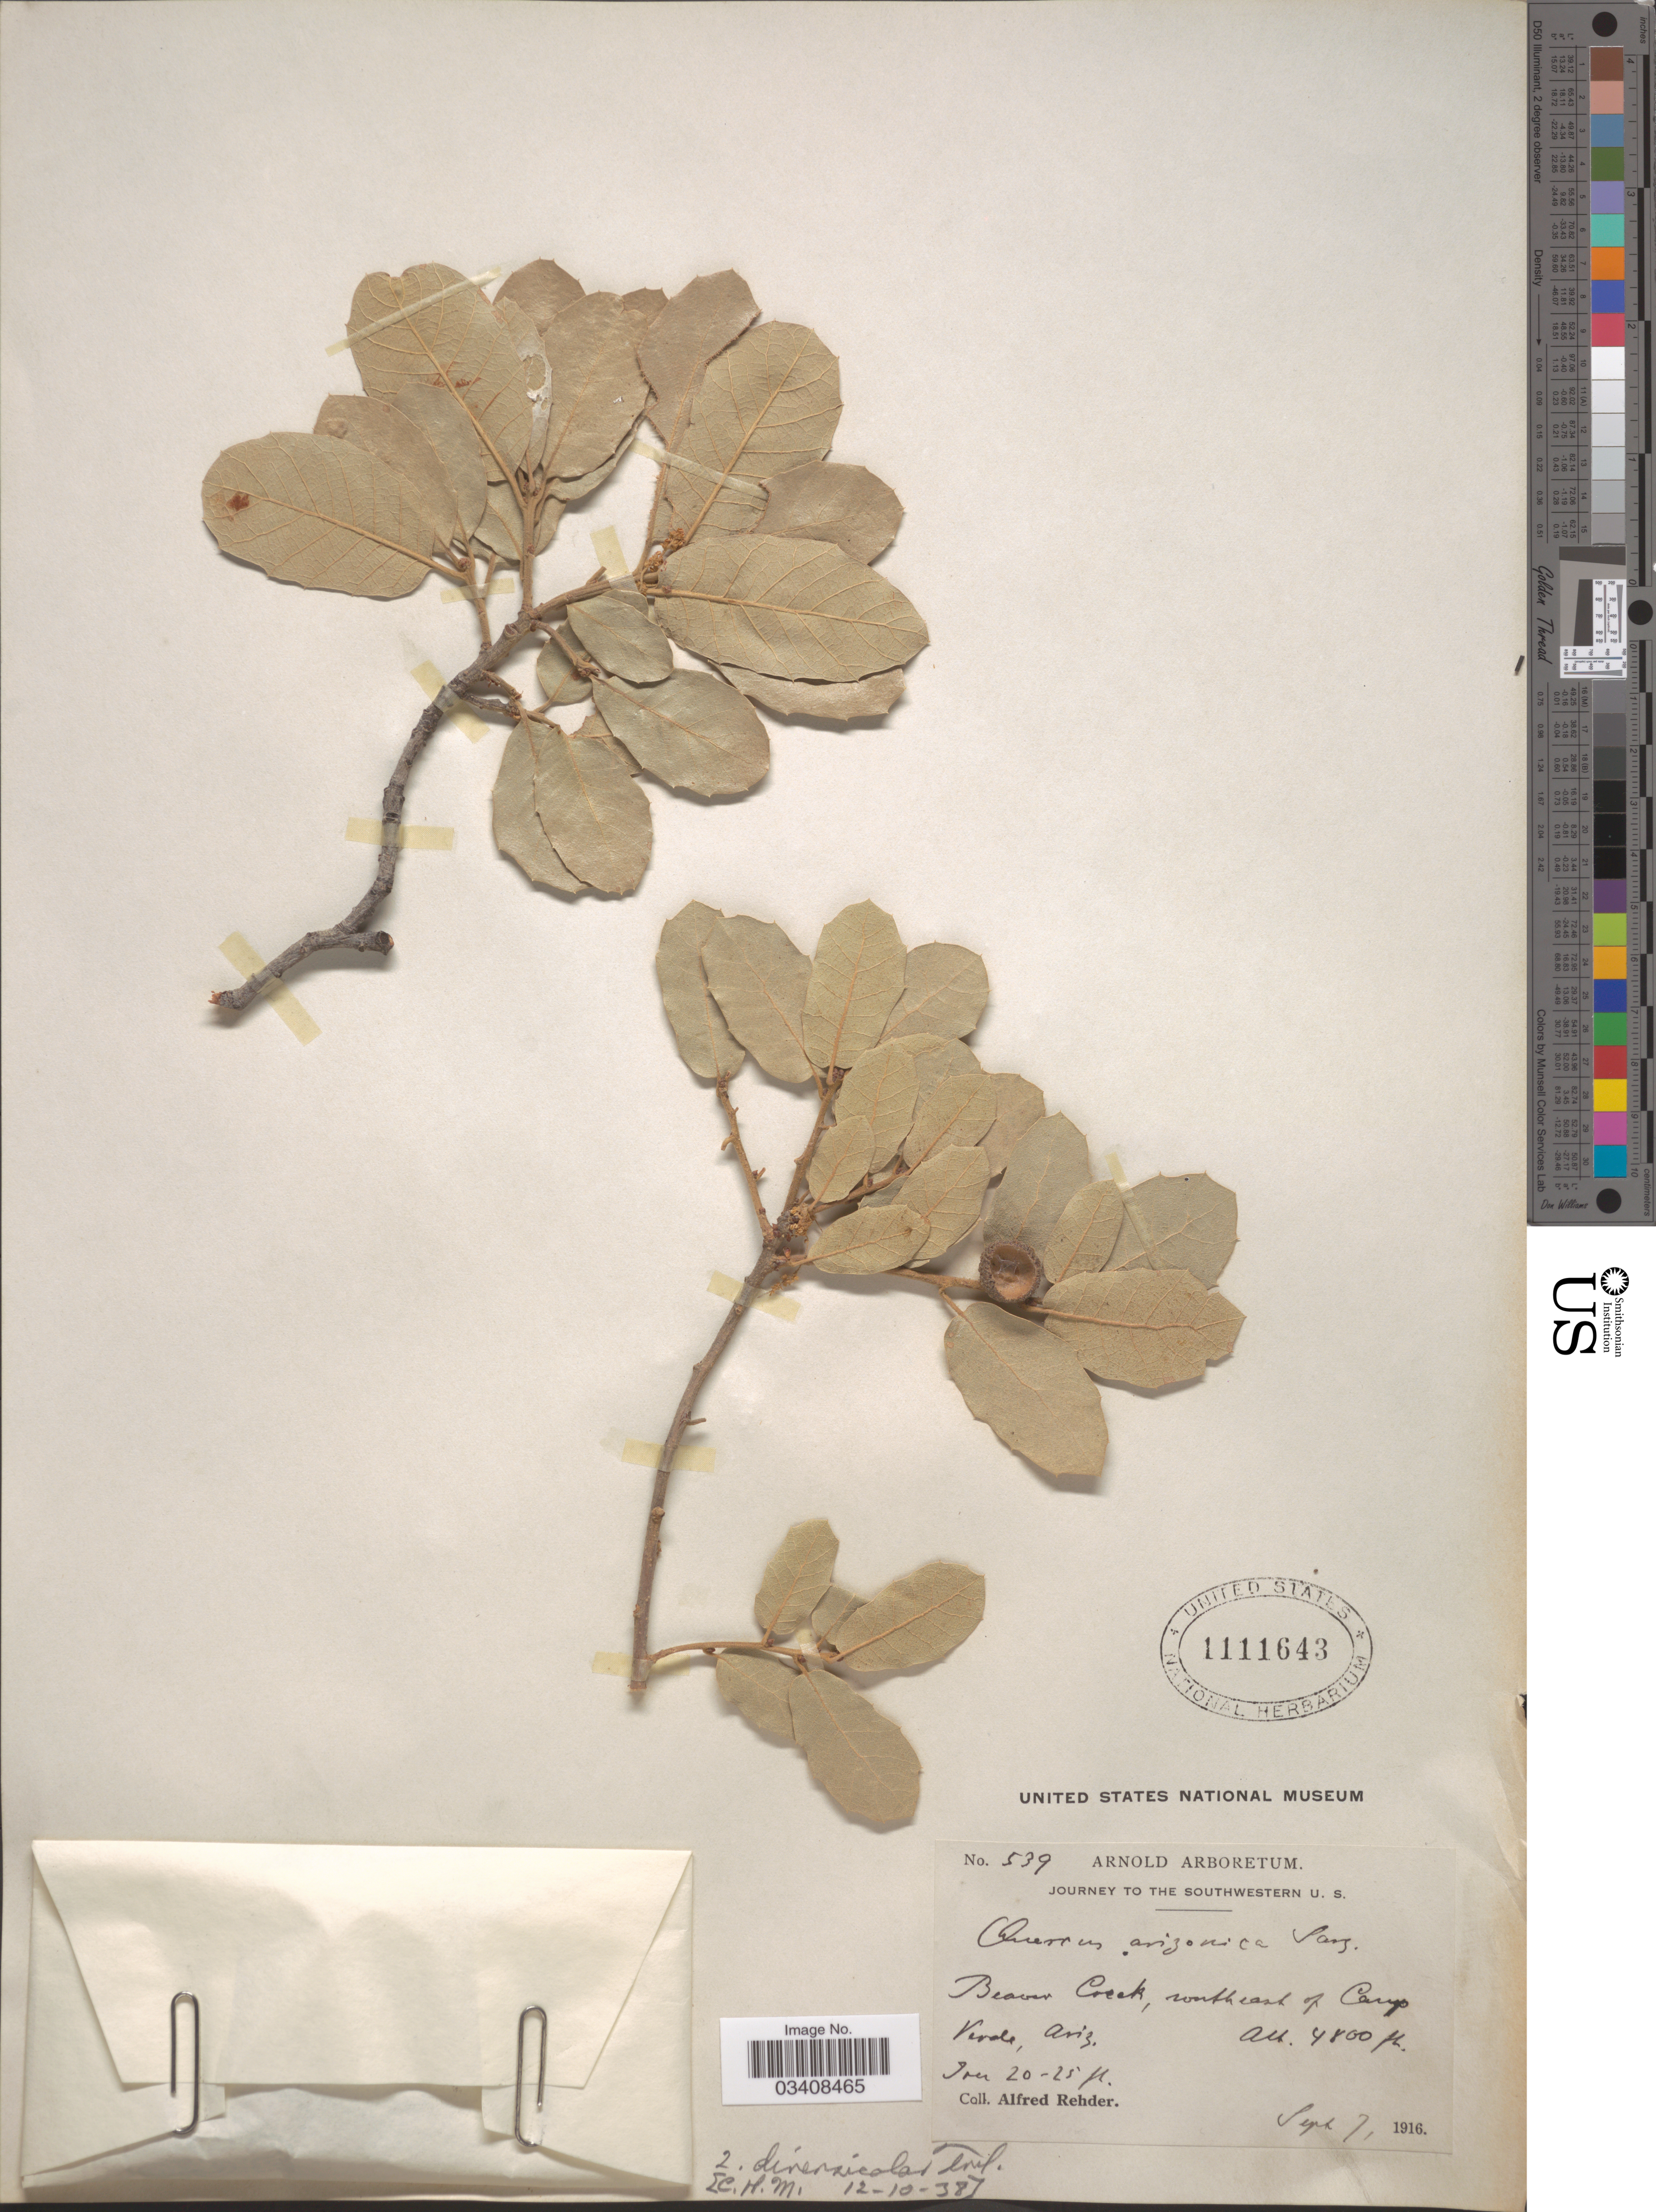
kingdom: Plantae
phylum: Tracheophyta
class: Magnoliopsida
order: Fagales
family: Fagaceae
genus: Quercus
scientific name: Quercus rugosa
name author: Née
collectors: A. Rehder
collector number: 539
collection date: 1916-09-07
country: United States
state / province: Arizona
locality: Southwestern U. S. Beaver Creek, southeast of Camp Verde.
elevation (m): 1463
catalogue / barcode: US 1111643